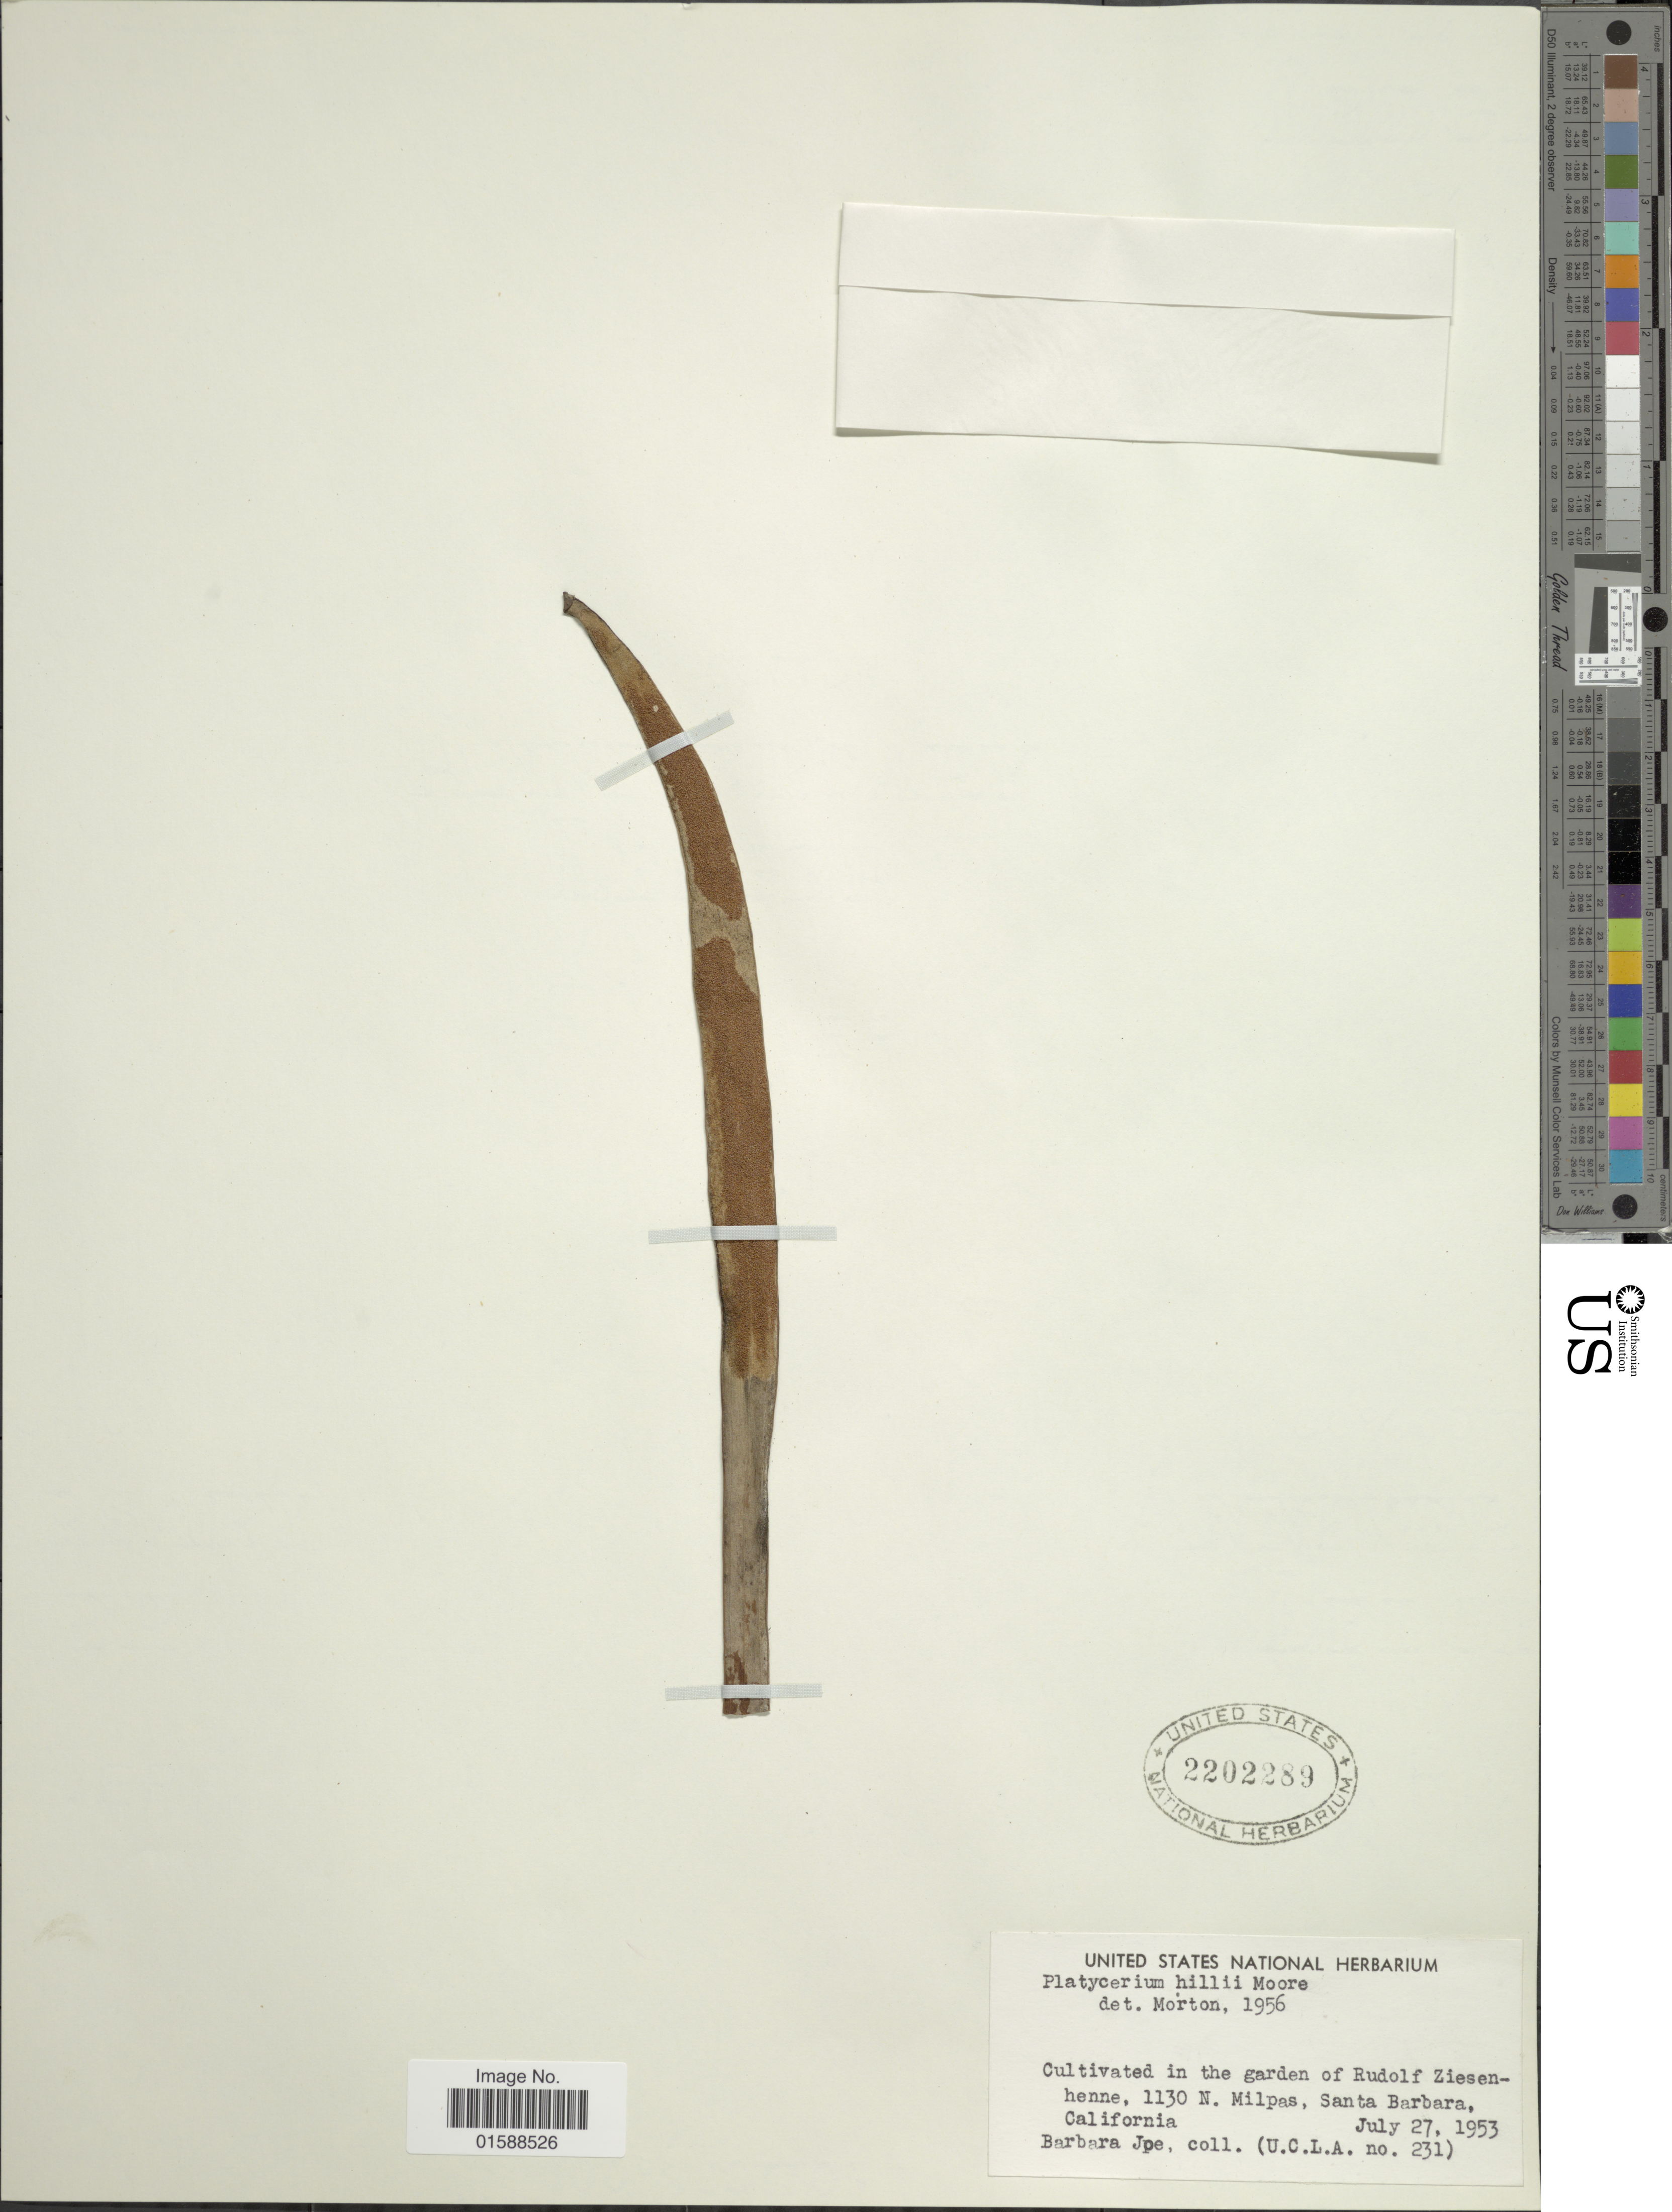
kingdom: Plantae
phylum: Tracheophyta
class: Polypodiopsida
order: Polypodiales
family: Polypodiaceae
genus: Platycerium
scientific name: Platycerium bifurcatum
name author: (Cav.) C. Chr.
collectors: B. Joe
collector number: U.C.L.A. 231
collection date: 1953-07-27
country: United States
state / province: California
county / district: Santa Barbara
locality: Garden of Rudolf Ziesenhenne, 1130 N. Milpas, Santa Barbara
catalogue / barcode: US 2202289